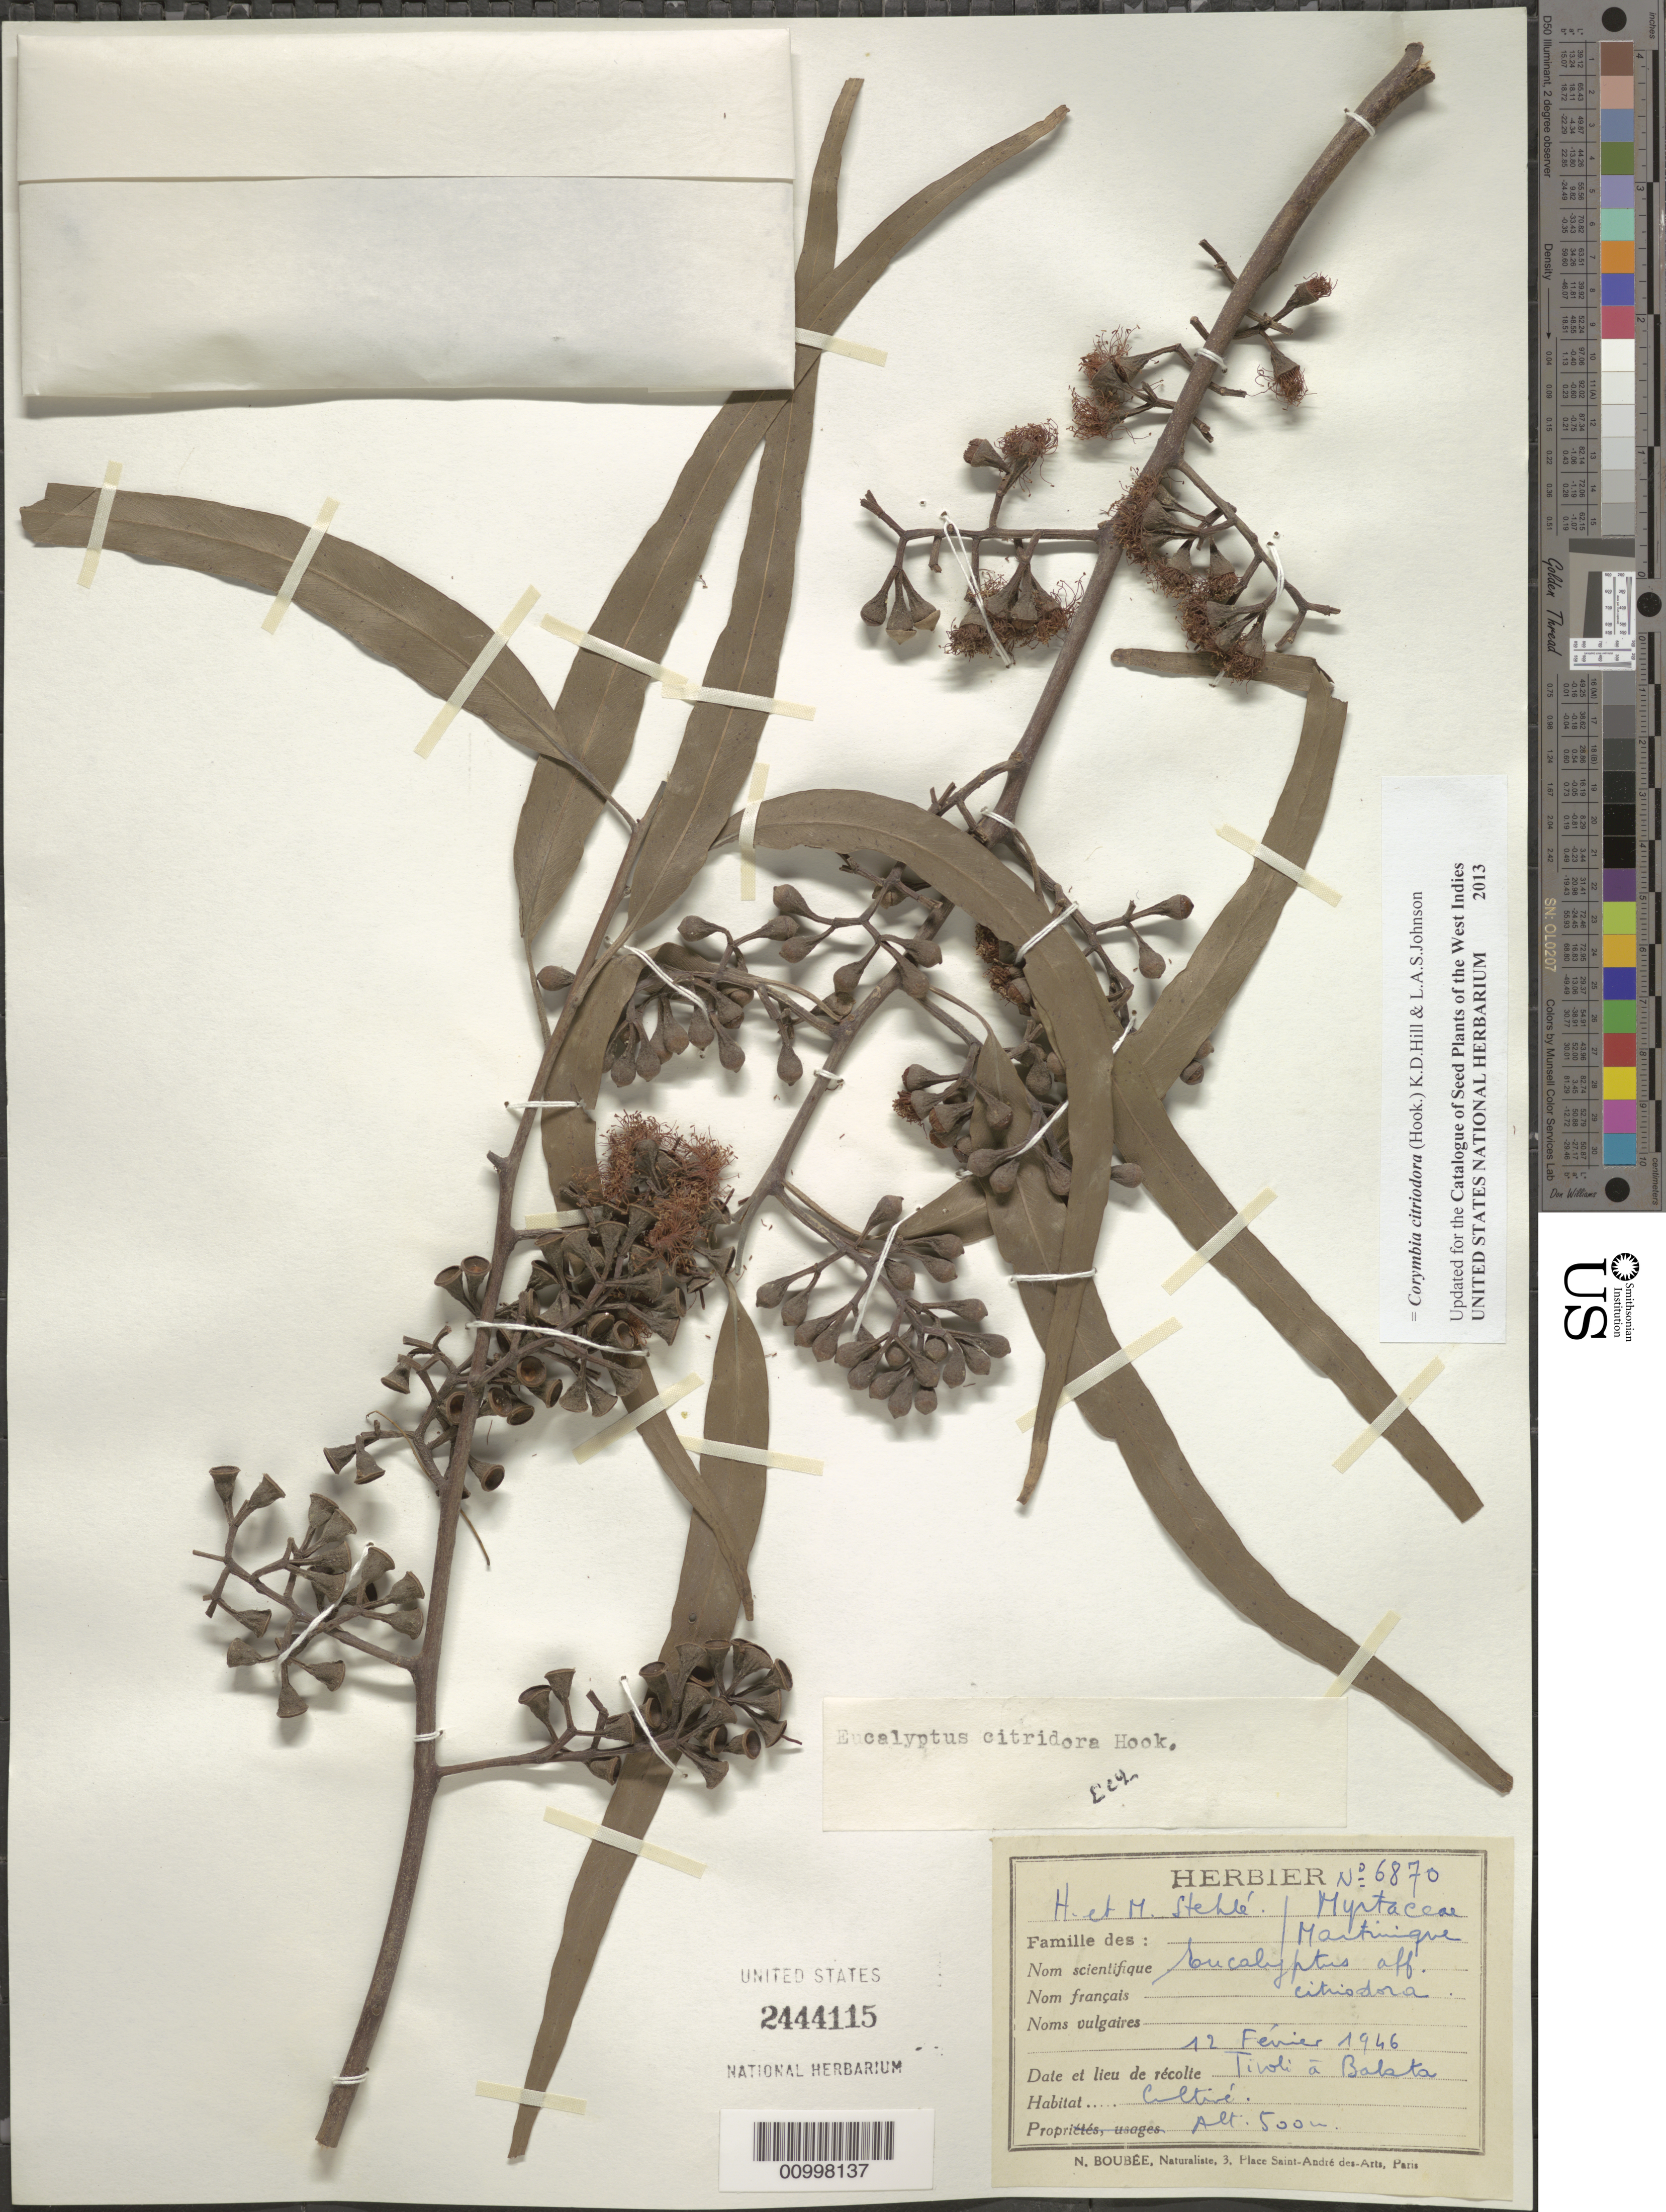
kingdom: Plantae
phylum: Tracheophyta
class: Magnoliopsida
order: Myrtales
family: Myrtaceae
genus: Corymbia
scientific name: Corymbia citriodora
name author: (Hook.) K.D. Hill & L.A.S. Johnson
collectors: H. Stehlé & M. Stehlé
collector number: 6870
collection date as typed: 12 Feb 1946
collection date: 1946-02-12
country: Martinique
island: Martinique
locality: Tivoli to Balata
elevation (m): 500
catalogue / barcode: US 2444115